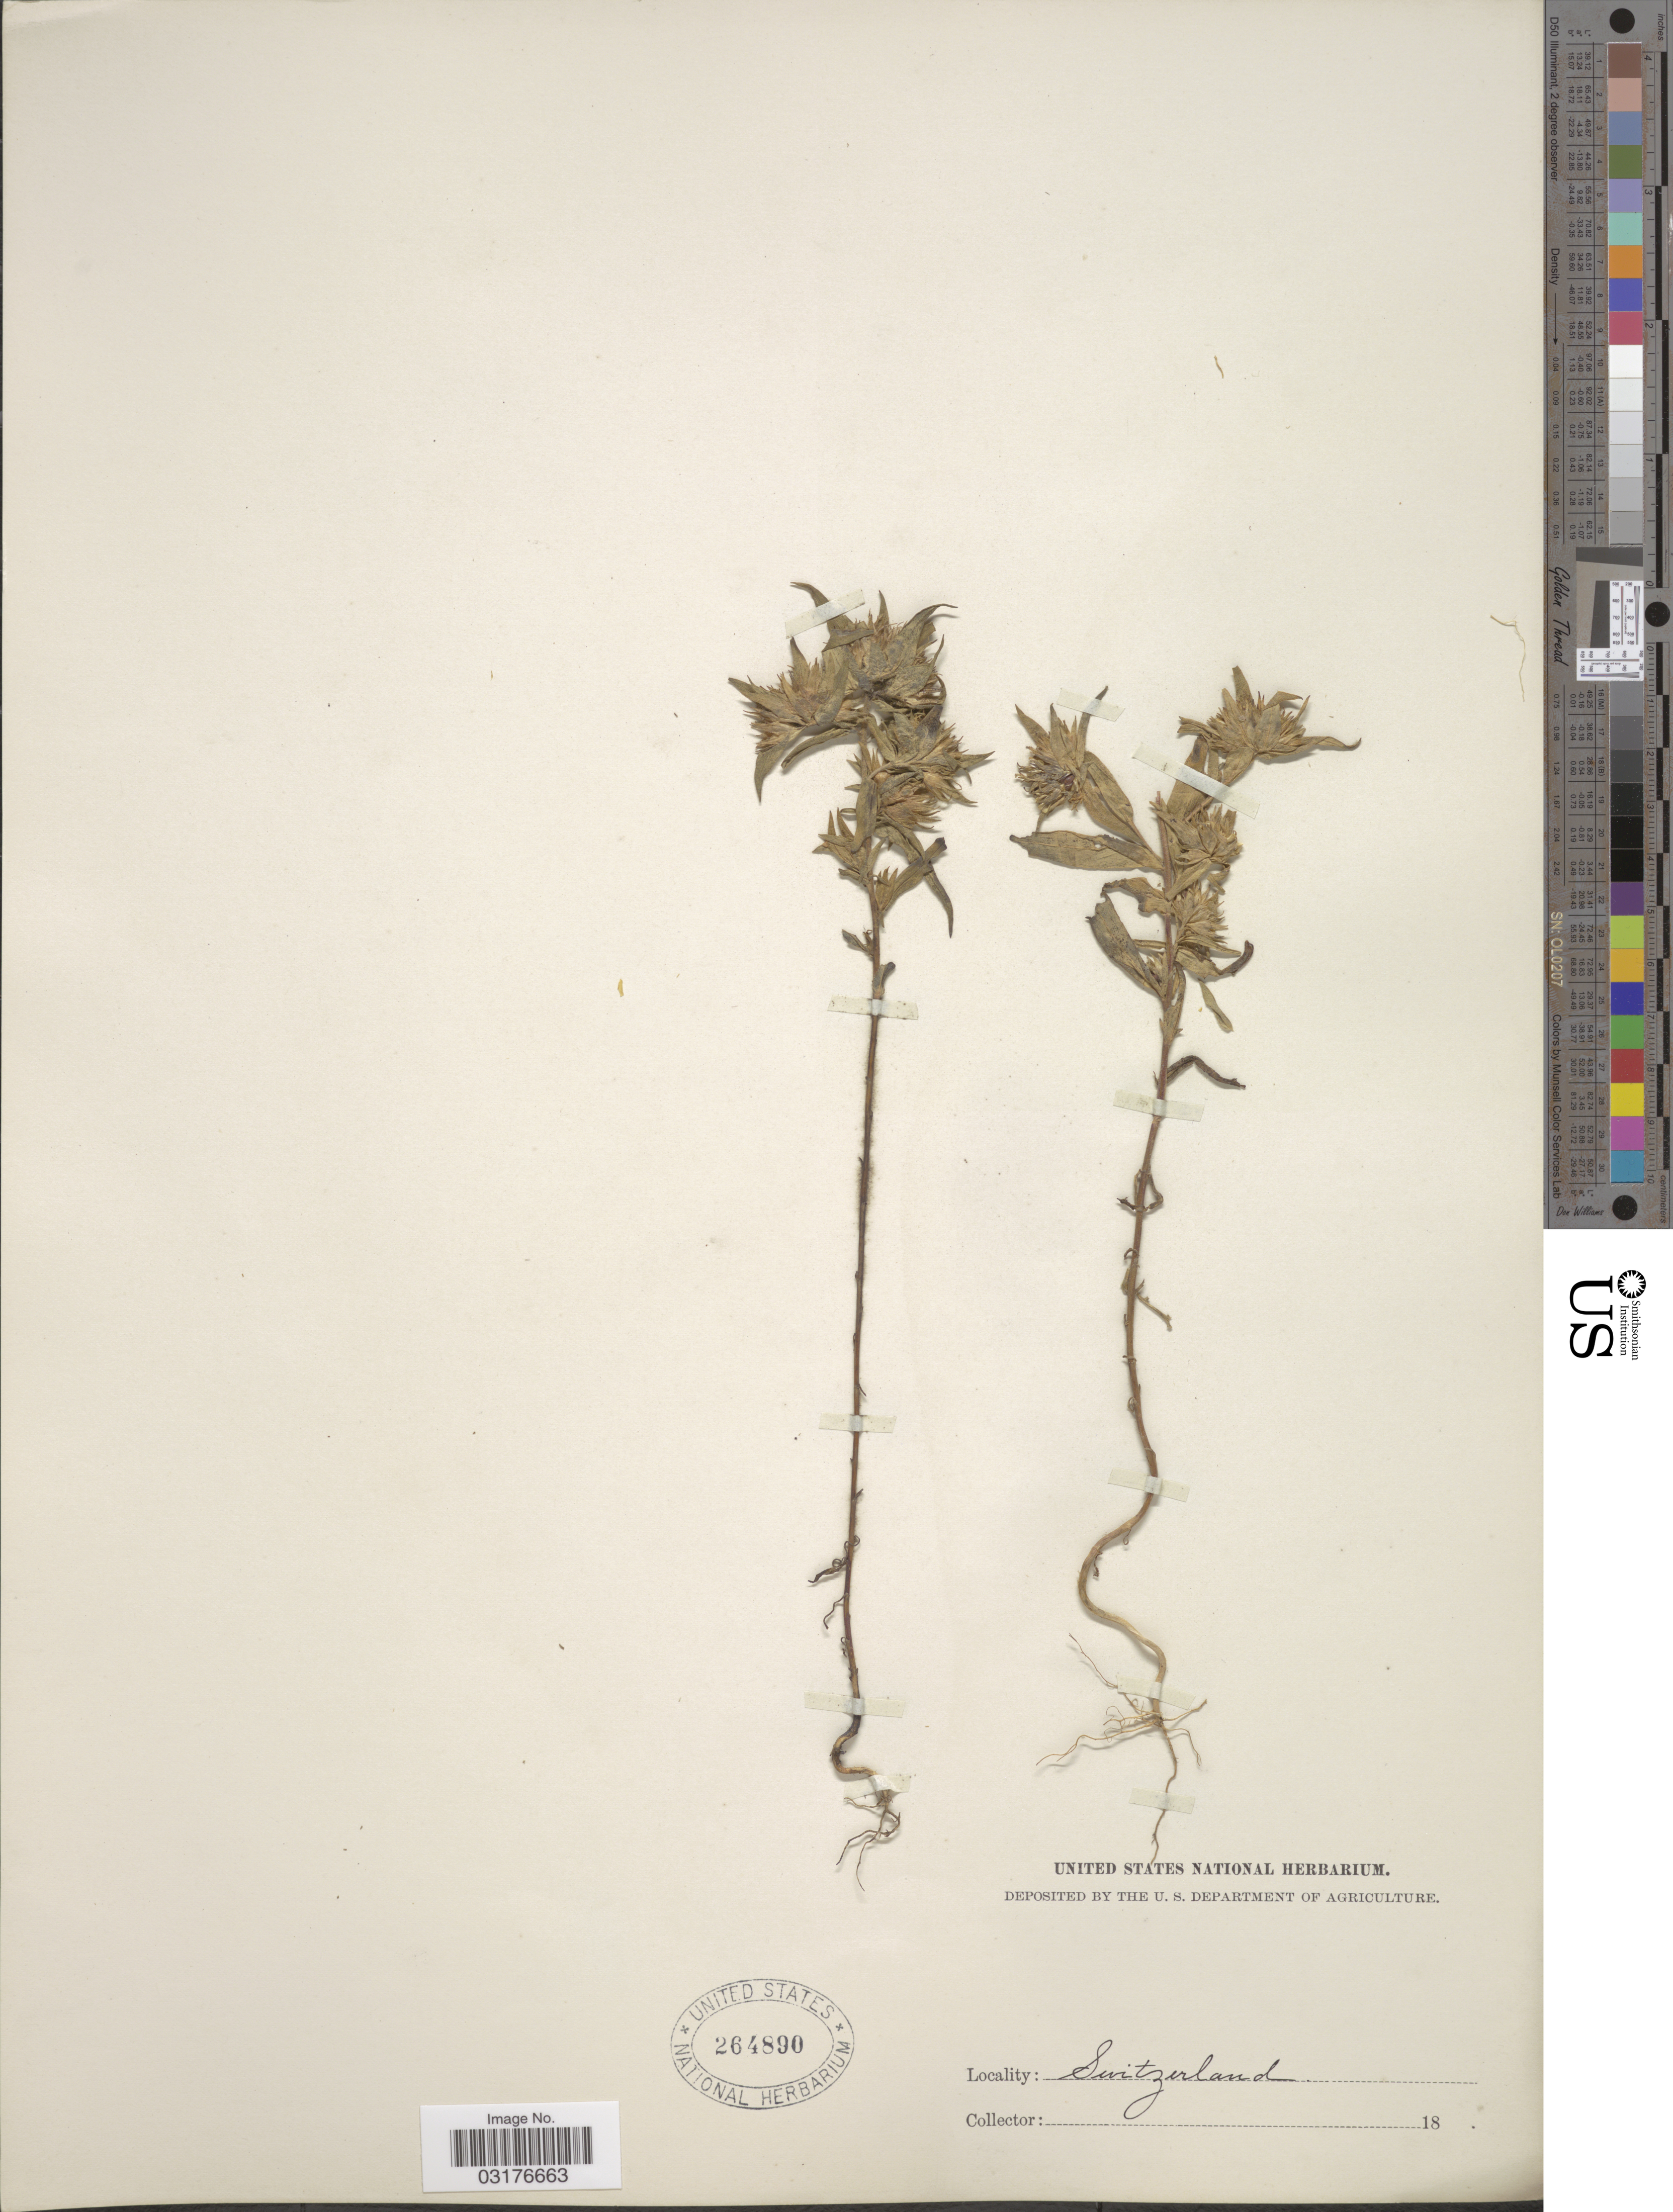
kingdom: Plantae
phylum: Tracheophyta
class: Magnoliopsida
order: Ericales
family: Polemoniaceae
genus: Collomia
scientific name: Collomia biflora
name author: (Ruiz & Pav.) Brand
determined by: Strong, Mark T., (BOT), Smithsonian Institution - National Museum of Natural History (UNITED STATES)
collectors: ex herb. United States National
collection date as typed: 18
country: Switzerland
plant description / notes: Cultivated in Herb. Basel, Switzerland, 1837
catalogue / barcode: US 264890